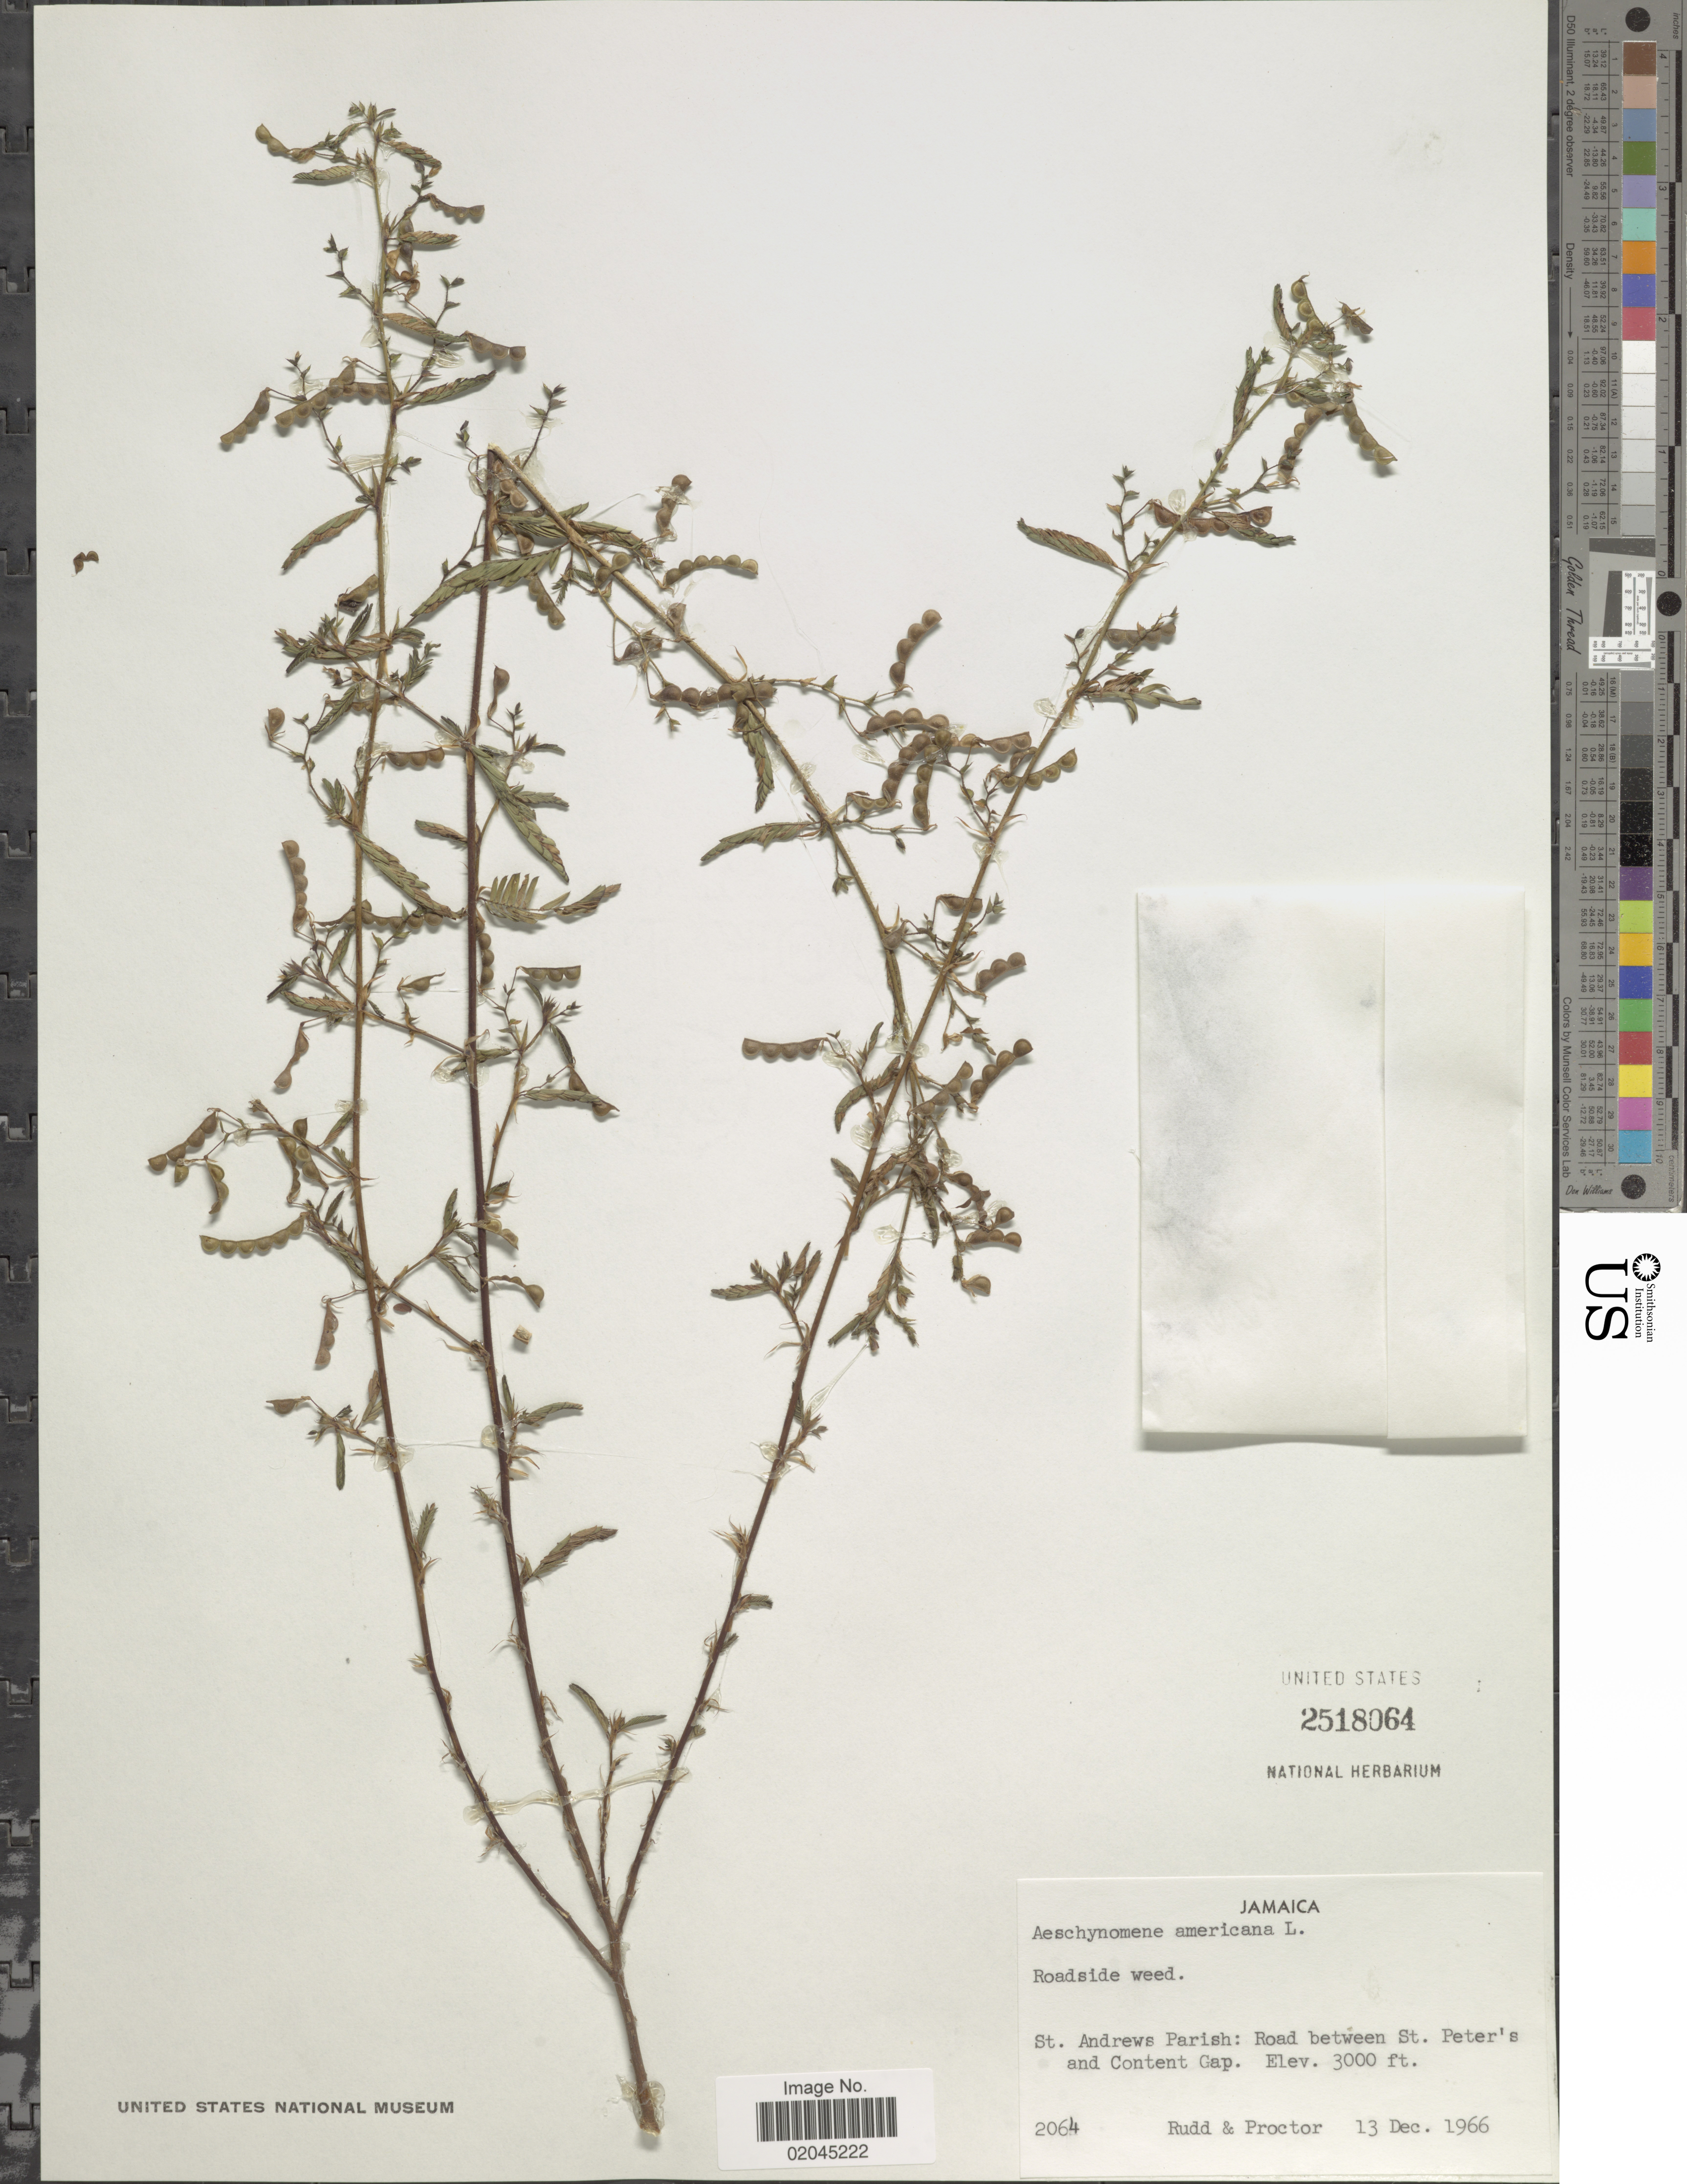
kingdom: Plantae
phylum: Tracheophyta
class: Magnoliopsida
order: Fabales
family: Fabaceae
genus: Aeschynomene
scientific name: Aeschynomene americana var. americana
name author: L.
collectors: -. Rudd & -- Proctor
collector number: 2064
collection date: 1966-12-13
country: Jamaica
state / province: Saint Andrew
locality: Roadside weed, St. Andrew Parish: Road between St. Peter's and Content Gap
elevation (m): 914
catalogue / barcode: US 2518064